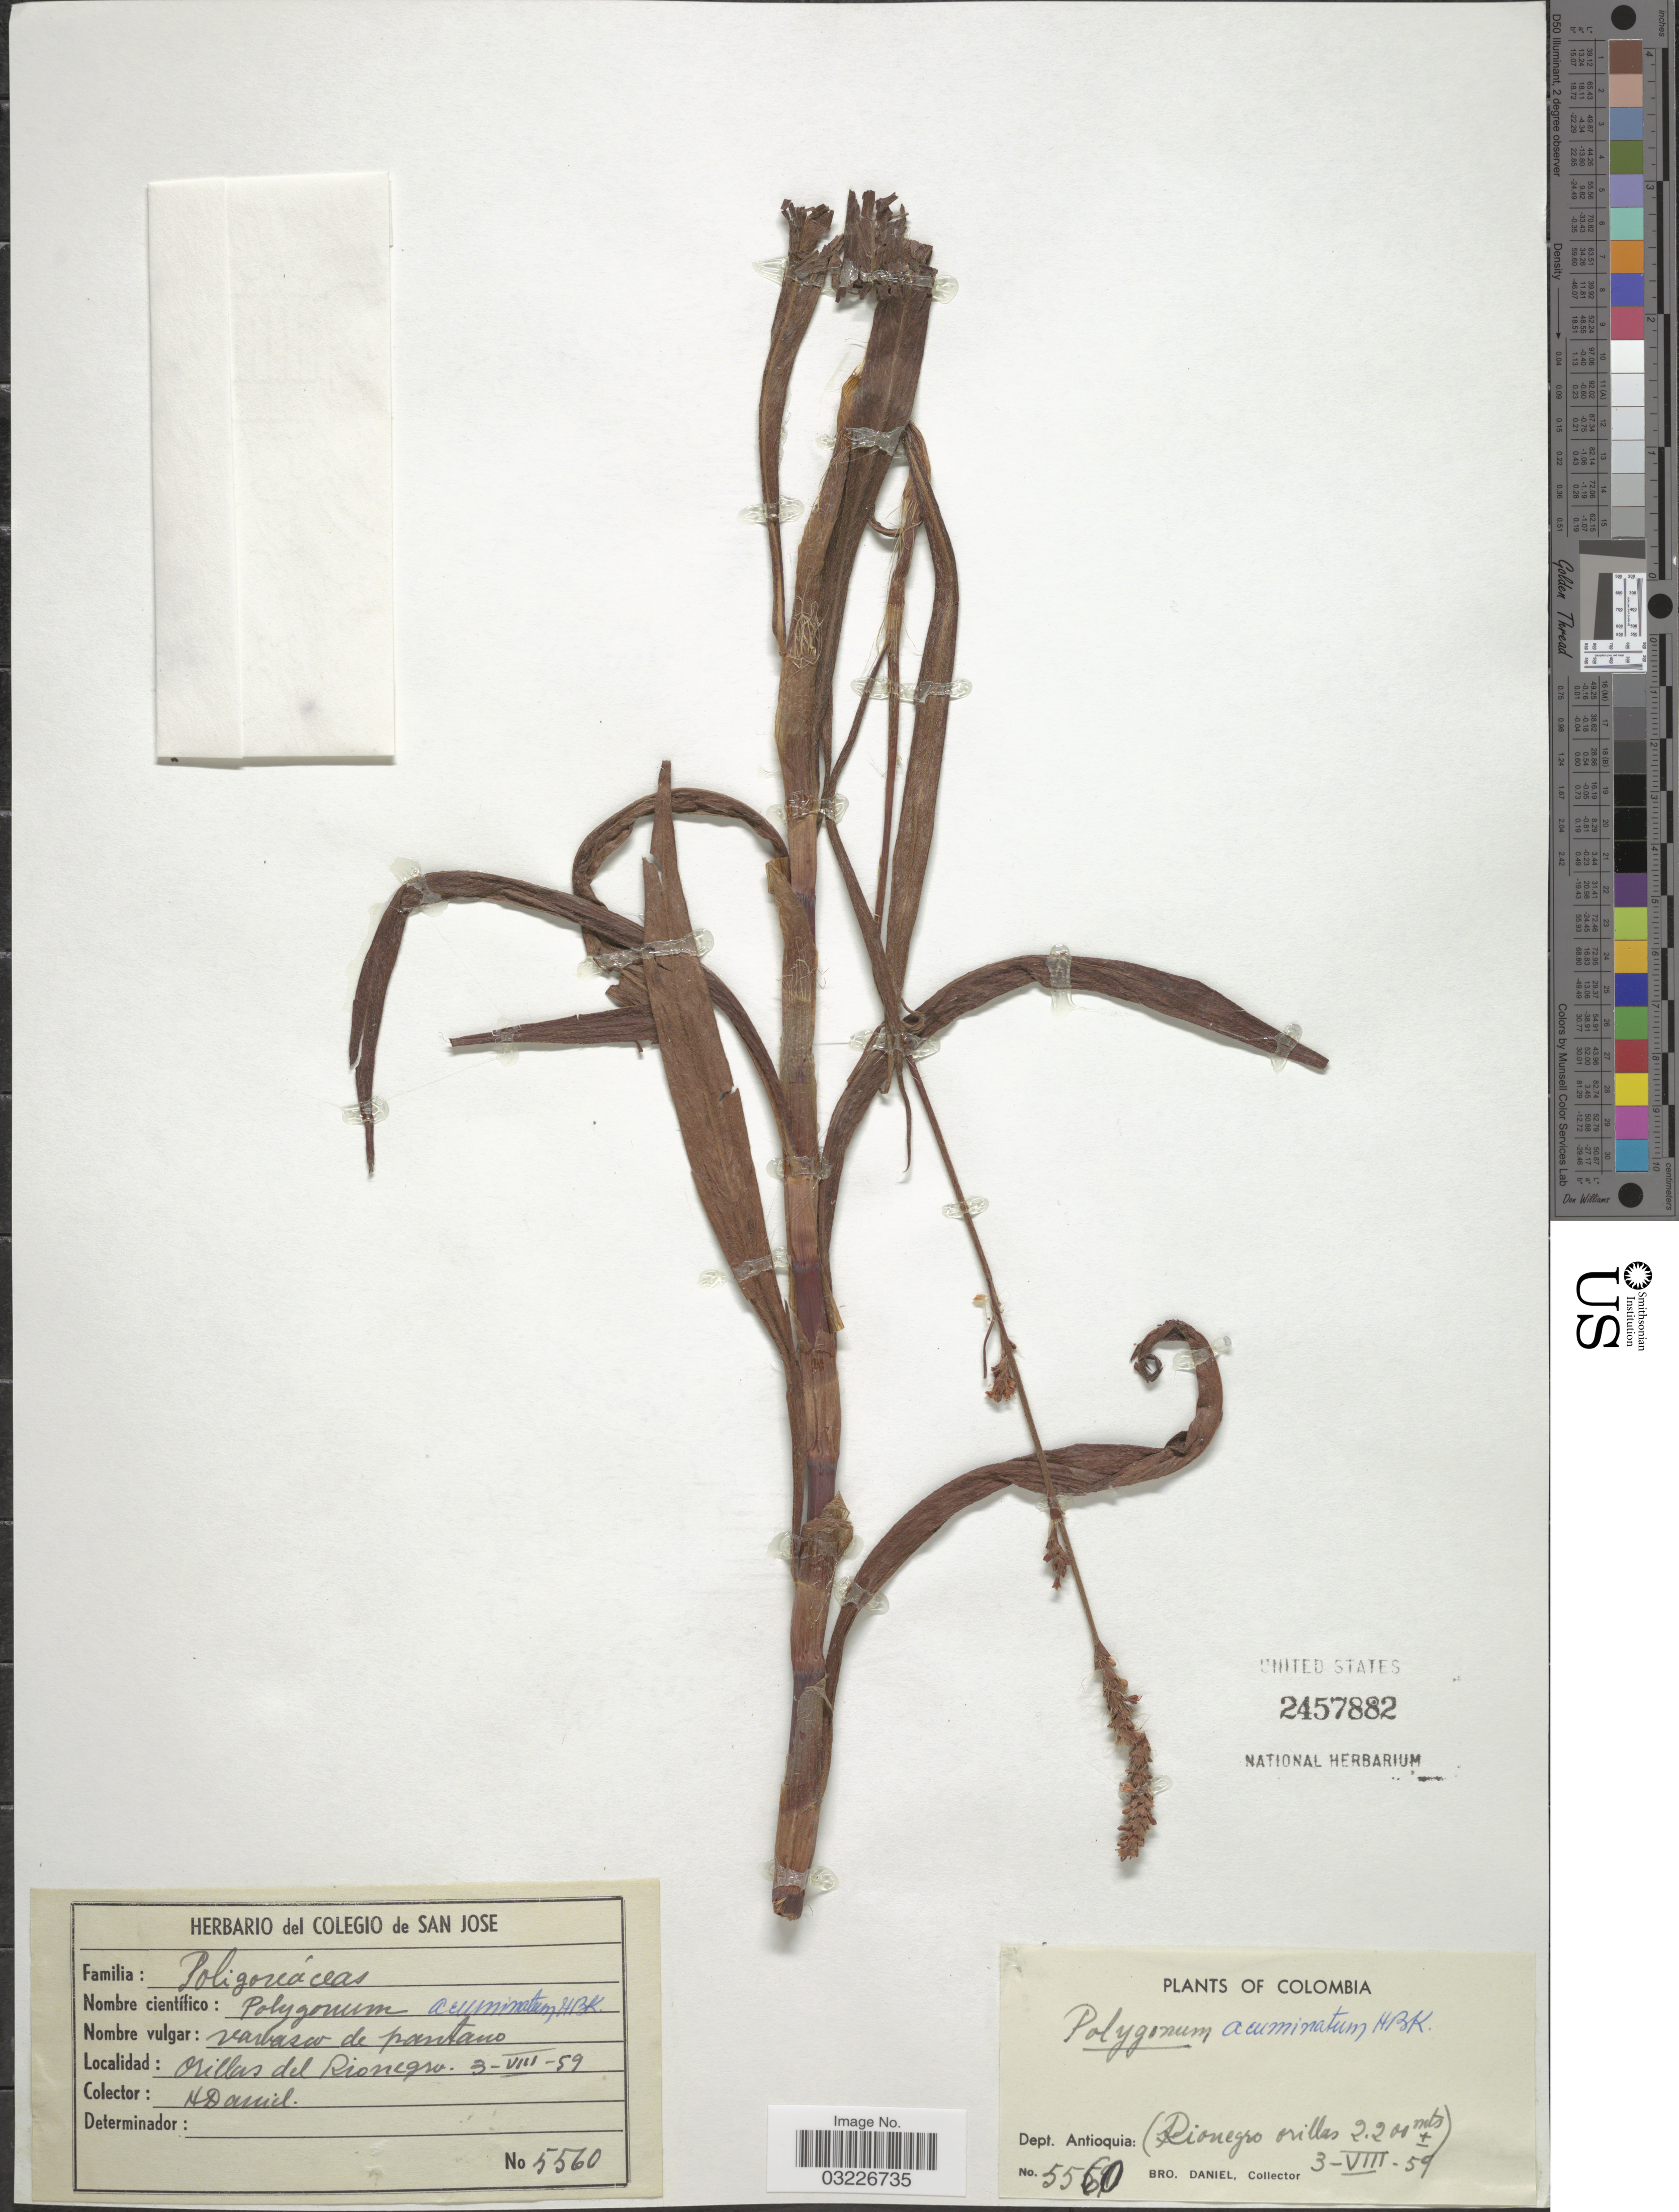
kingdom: Plantae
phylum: Tracheophyta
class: Magnoliopsida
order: Caryophyllales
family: Polygonaceae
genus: Polygonum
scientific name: Polygonum acuminatum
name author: Kunth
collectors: Bro. Daniel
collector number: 5560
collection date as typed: Transcribed d/m/y: 3/8/59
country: Colombia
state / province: Antioquia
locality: Orillas del Rio Negro. Dept. Antioquia.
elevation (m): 2200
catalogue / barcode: US 2457882